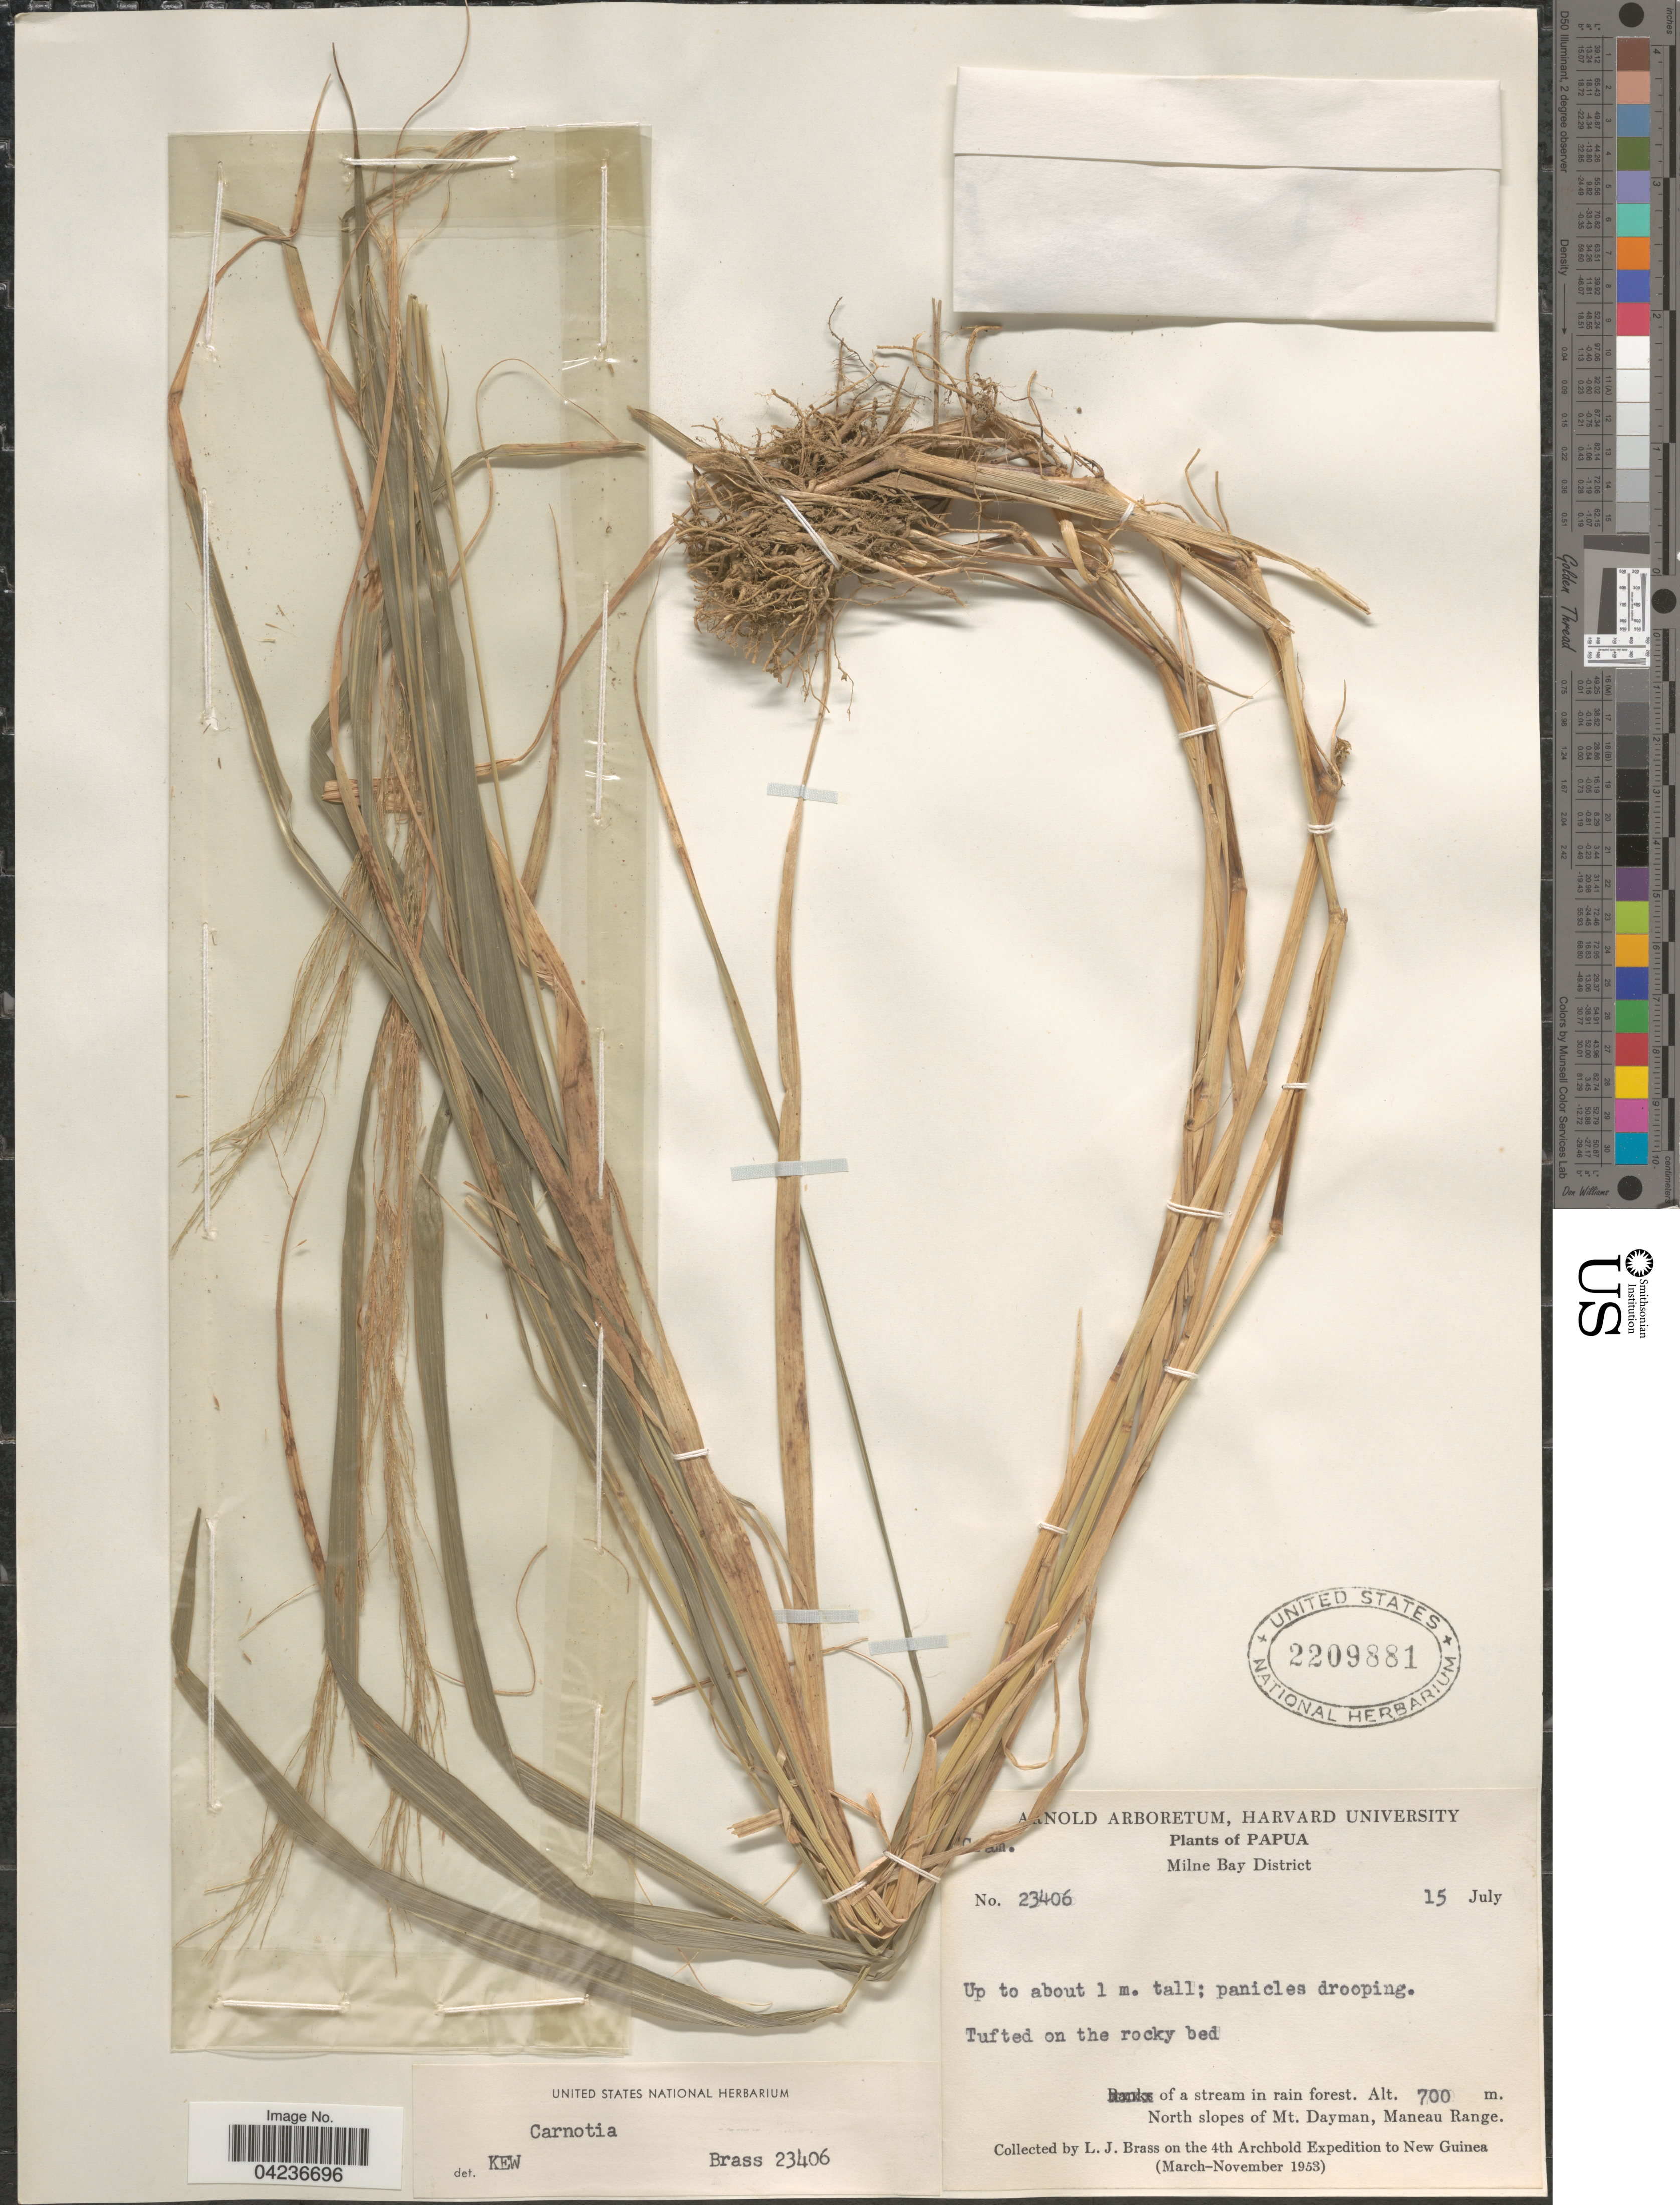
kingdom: Plantae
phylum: Tracheophyta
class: Liliopsida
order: Poales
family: Poaceae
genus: Garnotia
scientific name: Garnotia sp.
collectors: L. J. Brass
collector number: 23406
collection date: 1953-07-15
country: Papua New Guinea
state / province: Milne Bay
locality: Papua. Milne Bay District. North slopes of Mt. Dayman, Maneau Range. The 4th Archbold Expedition to New Guinea (March-November 1953).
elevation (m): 700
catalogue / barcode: US 2209881